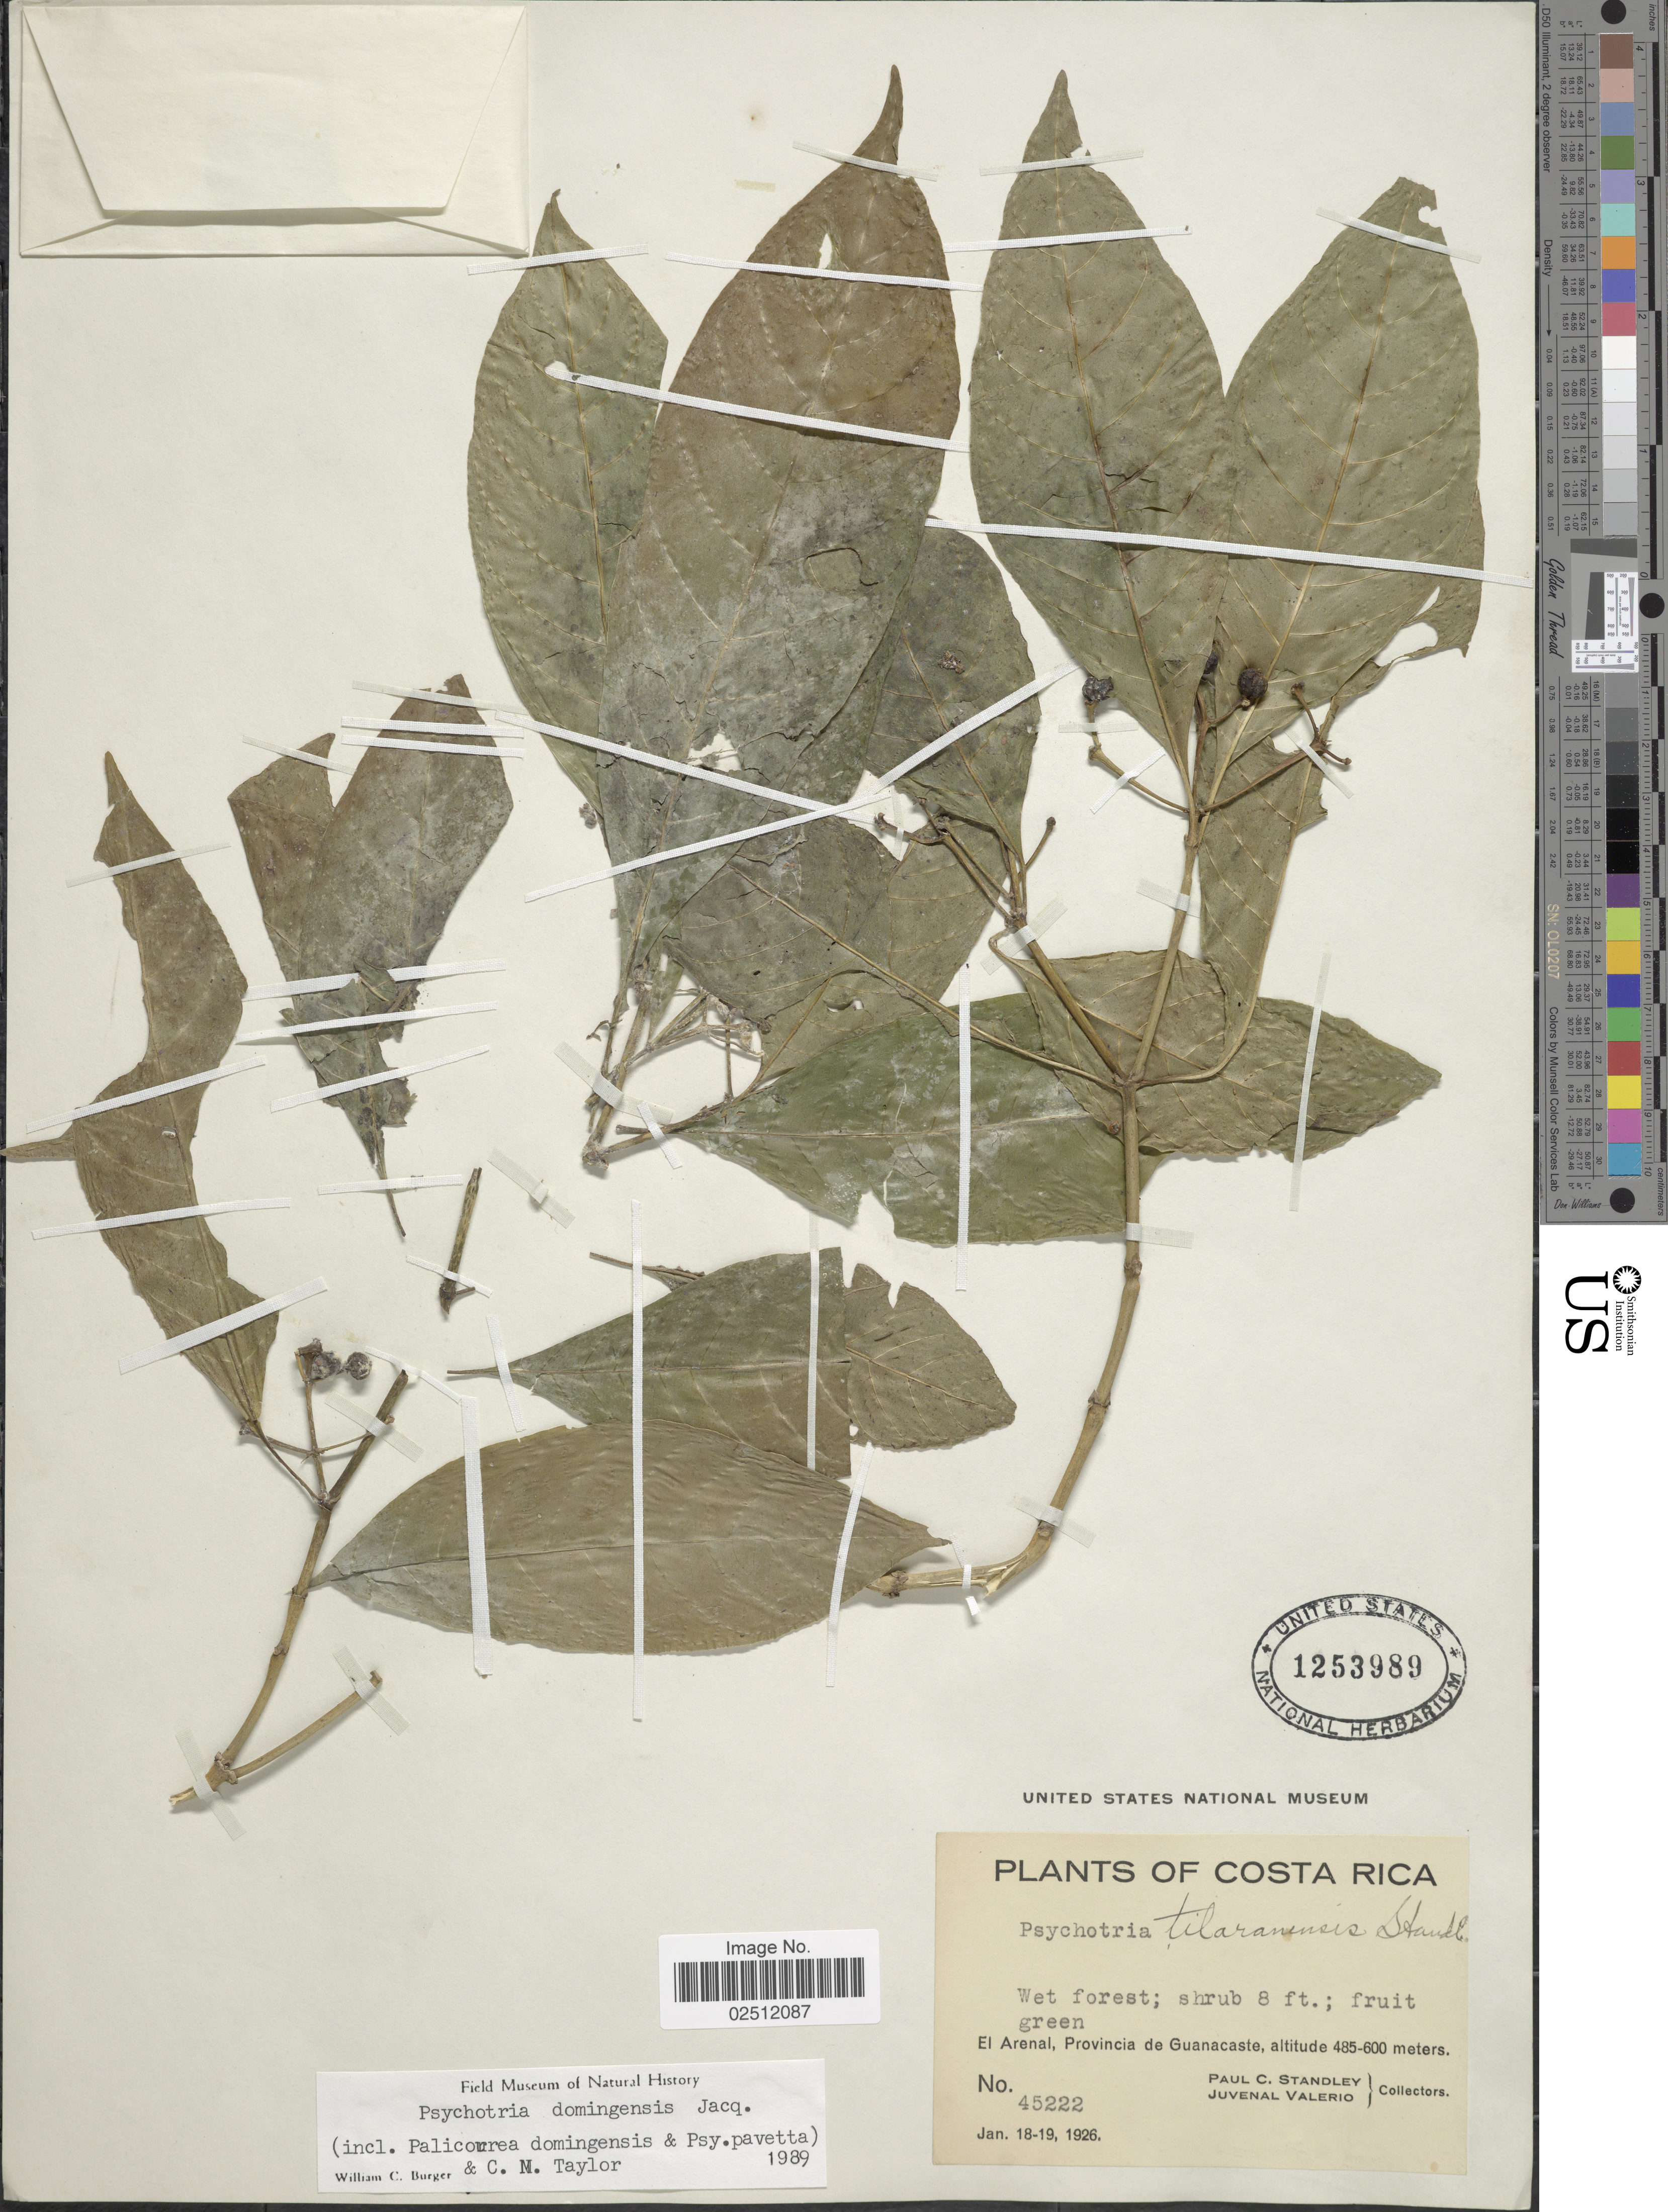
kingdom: Plantae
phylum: Tracheophyta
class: Magnoliopsida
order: Gentianales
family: Rubiaceae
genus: Psychotria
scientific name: Psychotria domingensis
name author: Jacq.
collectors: P. C. Standley & J. Valerio R.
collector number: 45222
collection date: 1926-01-18/1926-01-19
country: Costa Rica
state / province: Guanacaste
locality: Wet forest; El Arenal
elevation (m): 485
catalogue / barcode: US 1253989